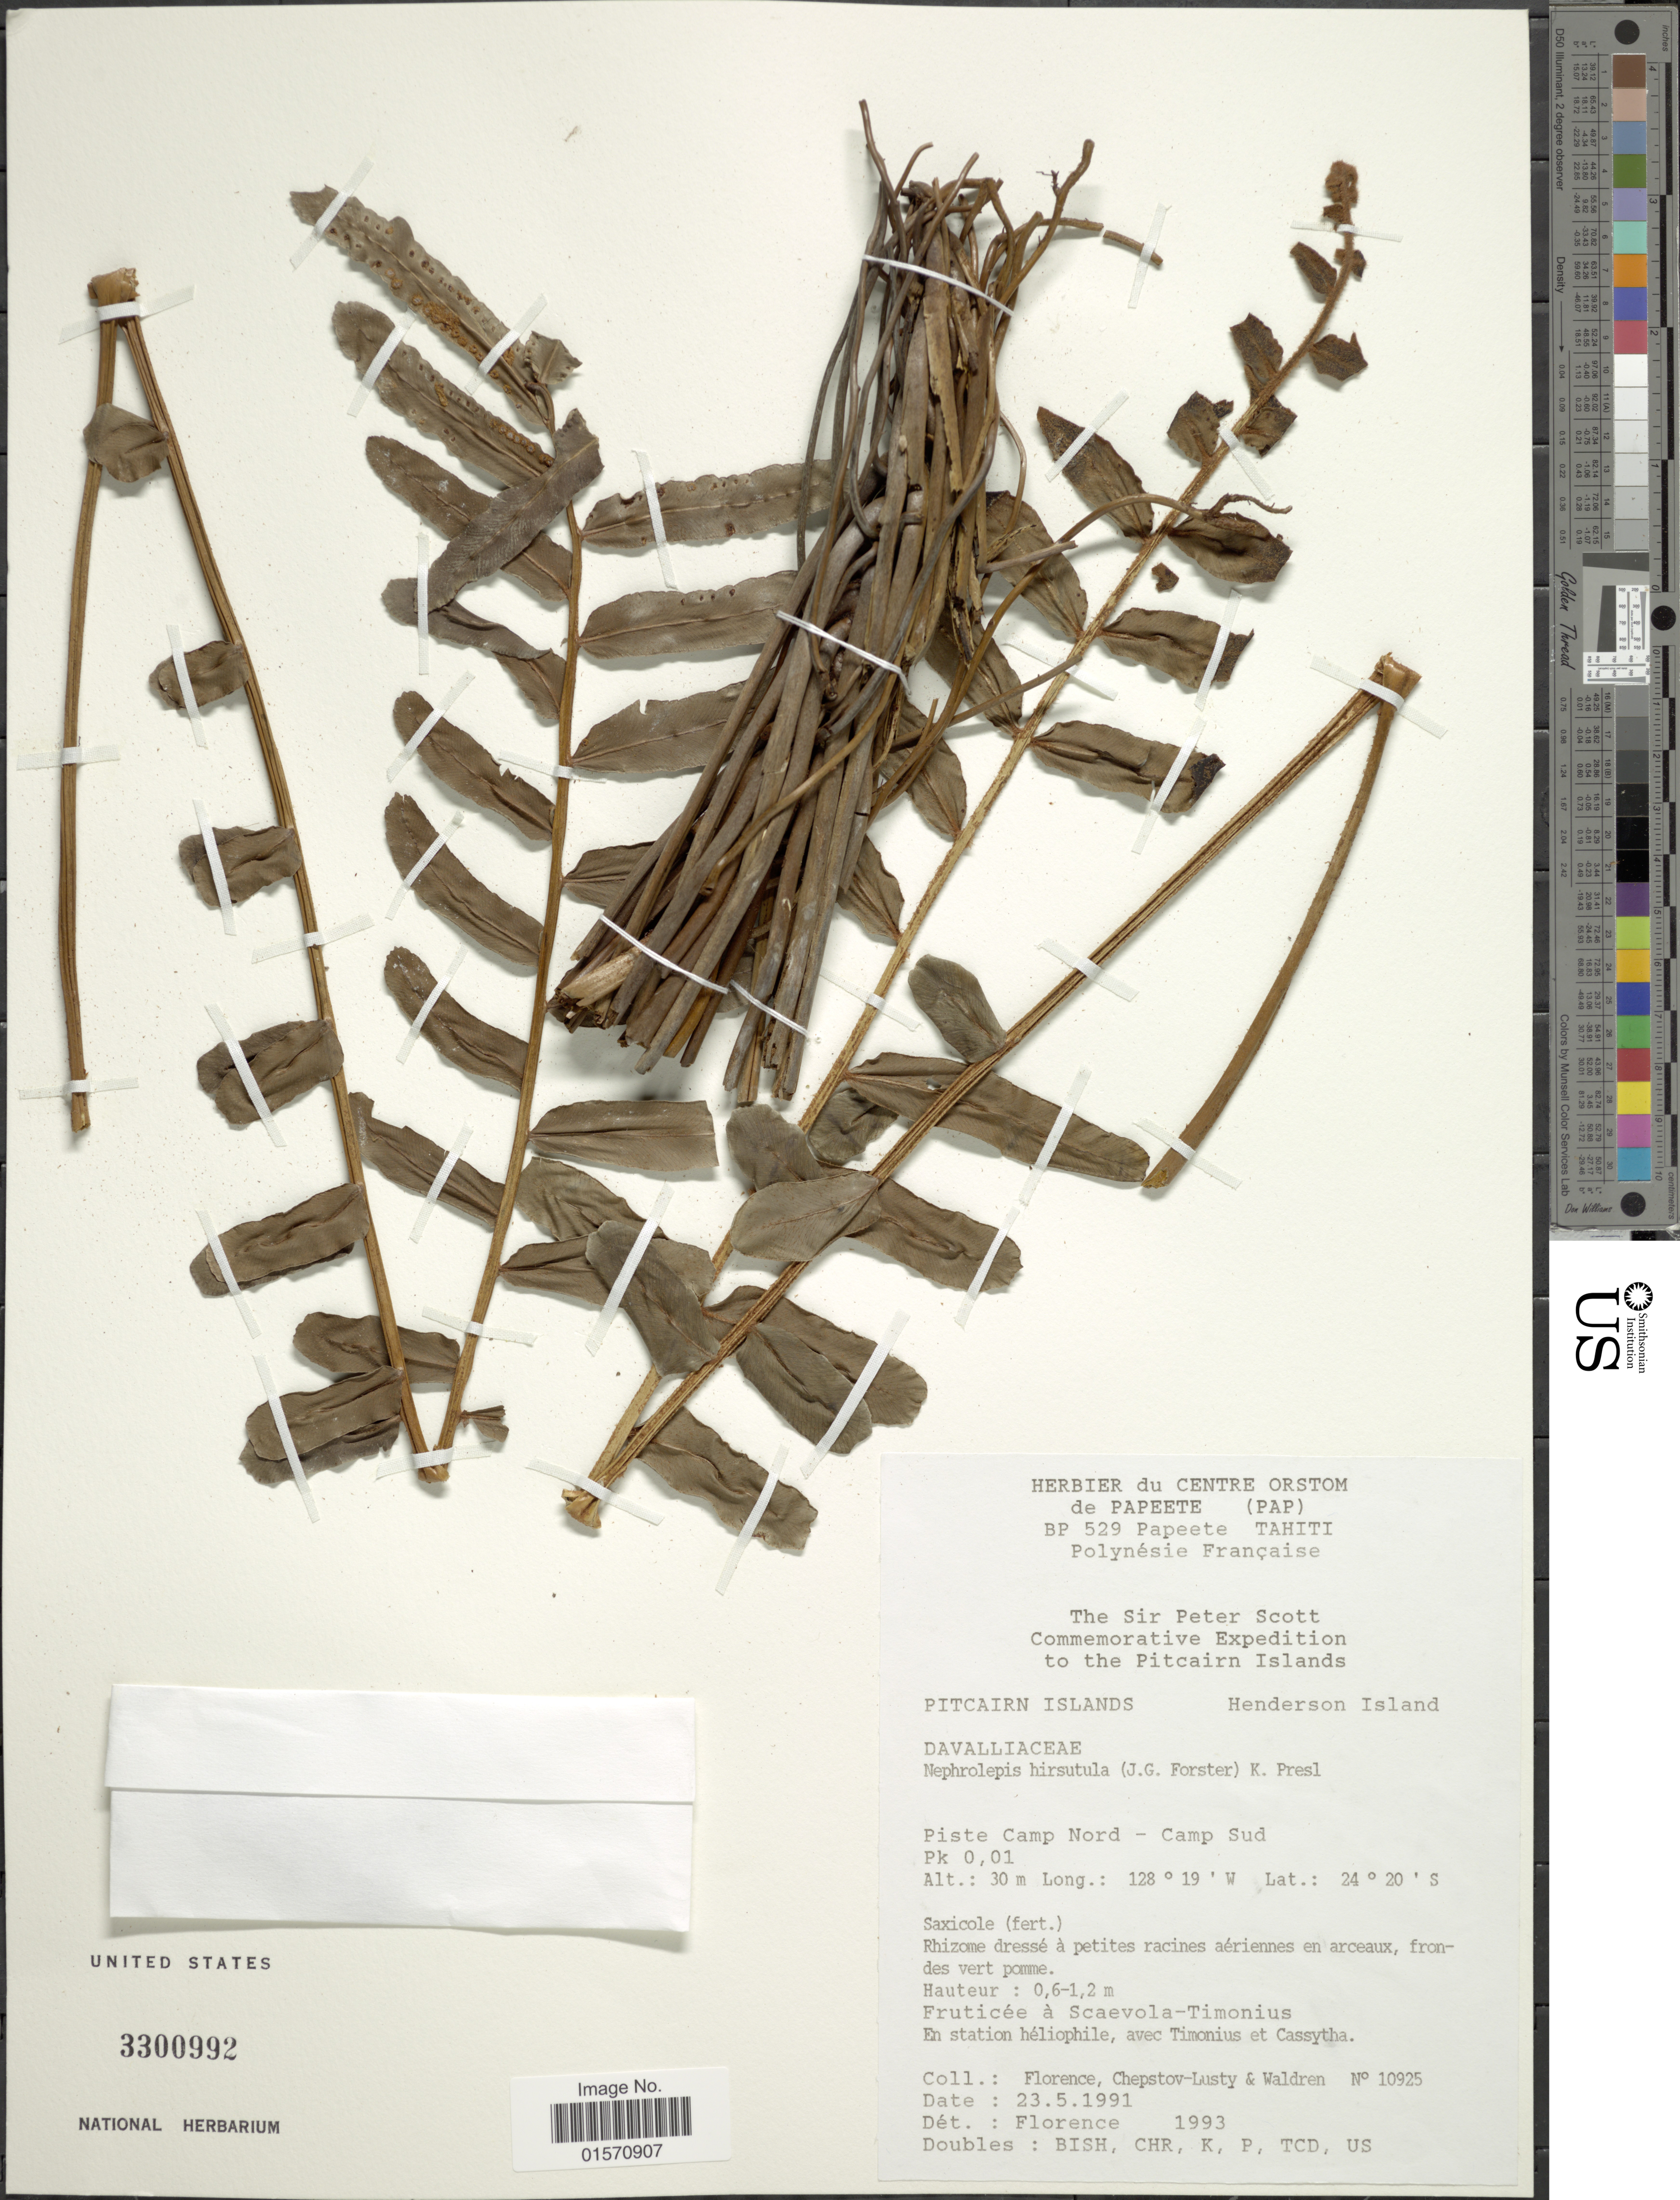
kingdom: Plantae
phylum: Tracheophyta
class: Polypodiopsida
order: Polypodiales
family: Nephrolepidaceae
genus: Nephrolepis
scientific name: Nephrolepis hirsutula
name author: (G. Forst.) C. Presl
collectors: -. Florence, -. Chepstov-lusty & Waldren, --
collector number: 10925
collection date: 1991-05-23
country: Pitcairn Islands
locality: Henderson Island. Piste Camp Nord - Camp Sud. Pk 0,01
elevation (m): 30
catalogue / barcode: US 3300992